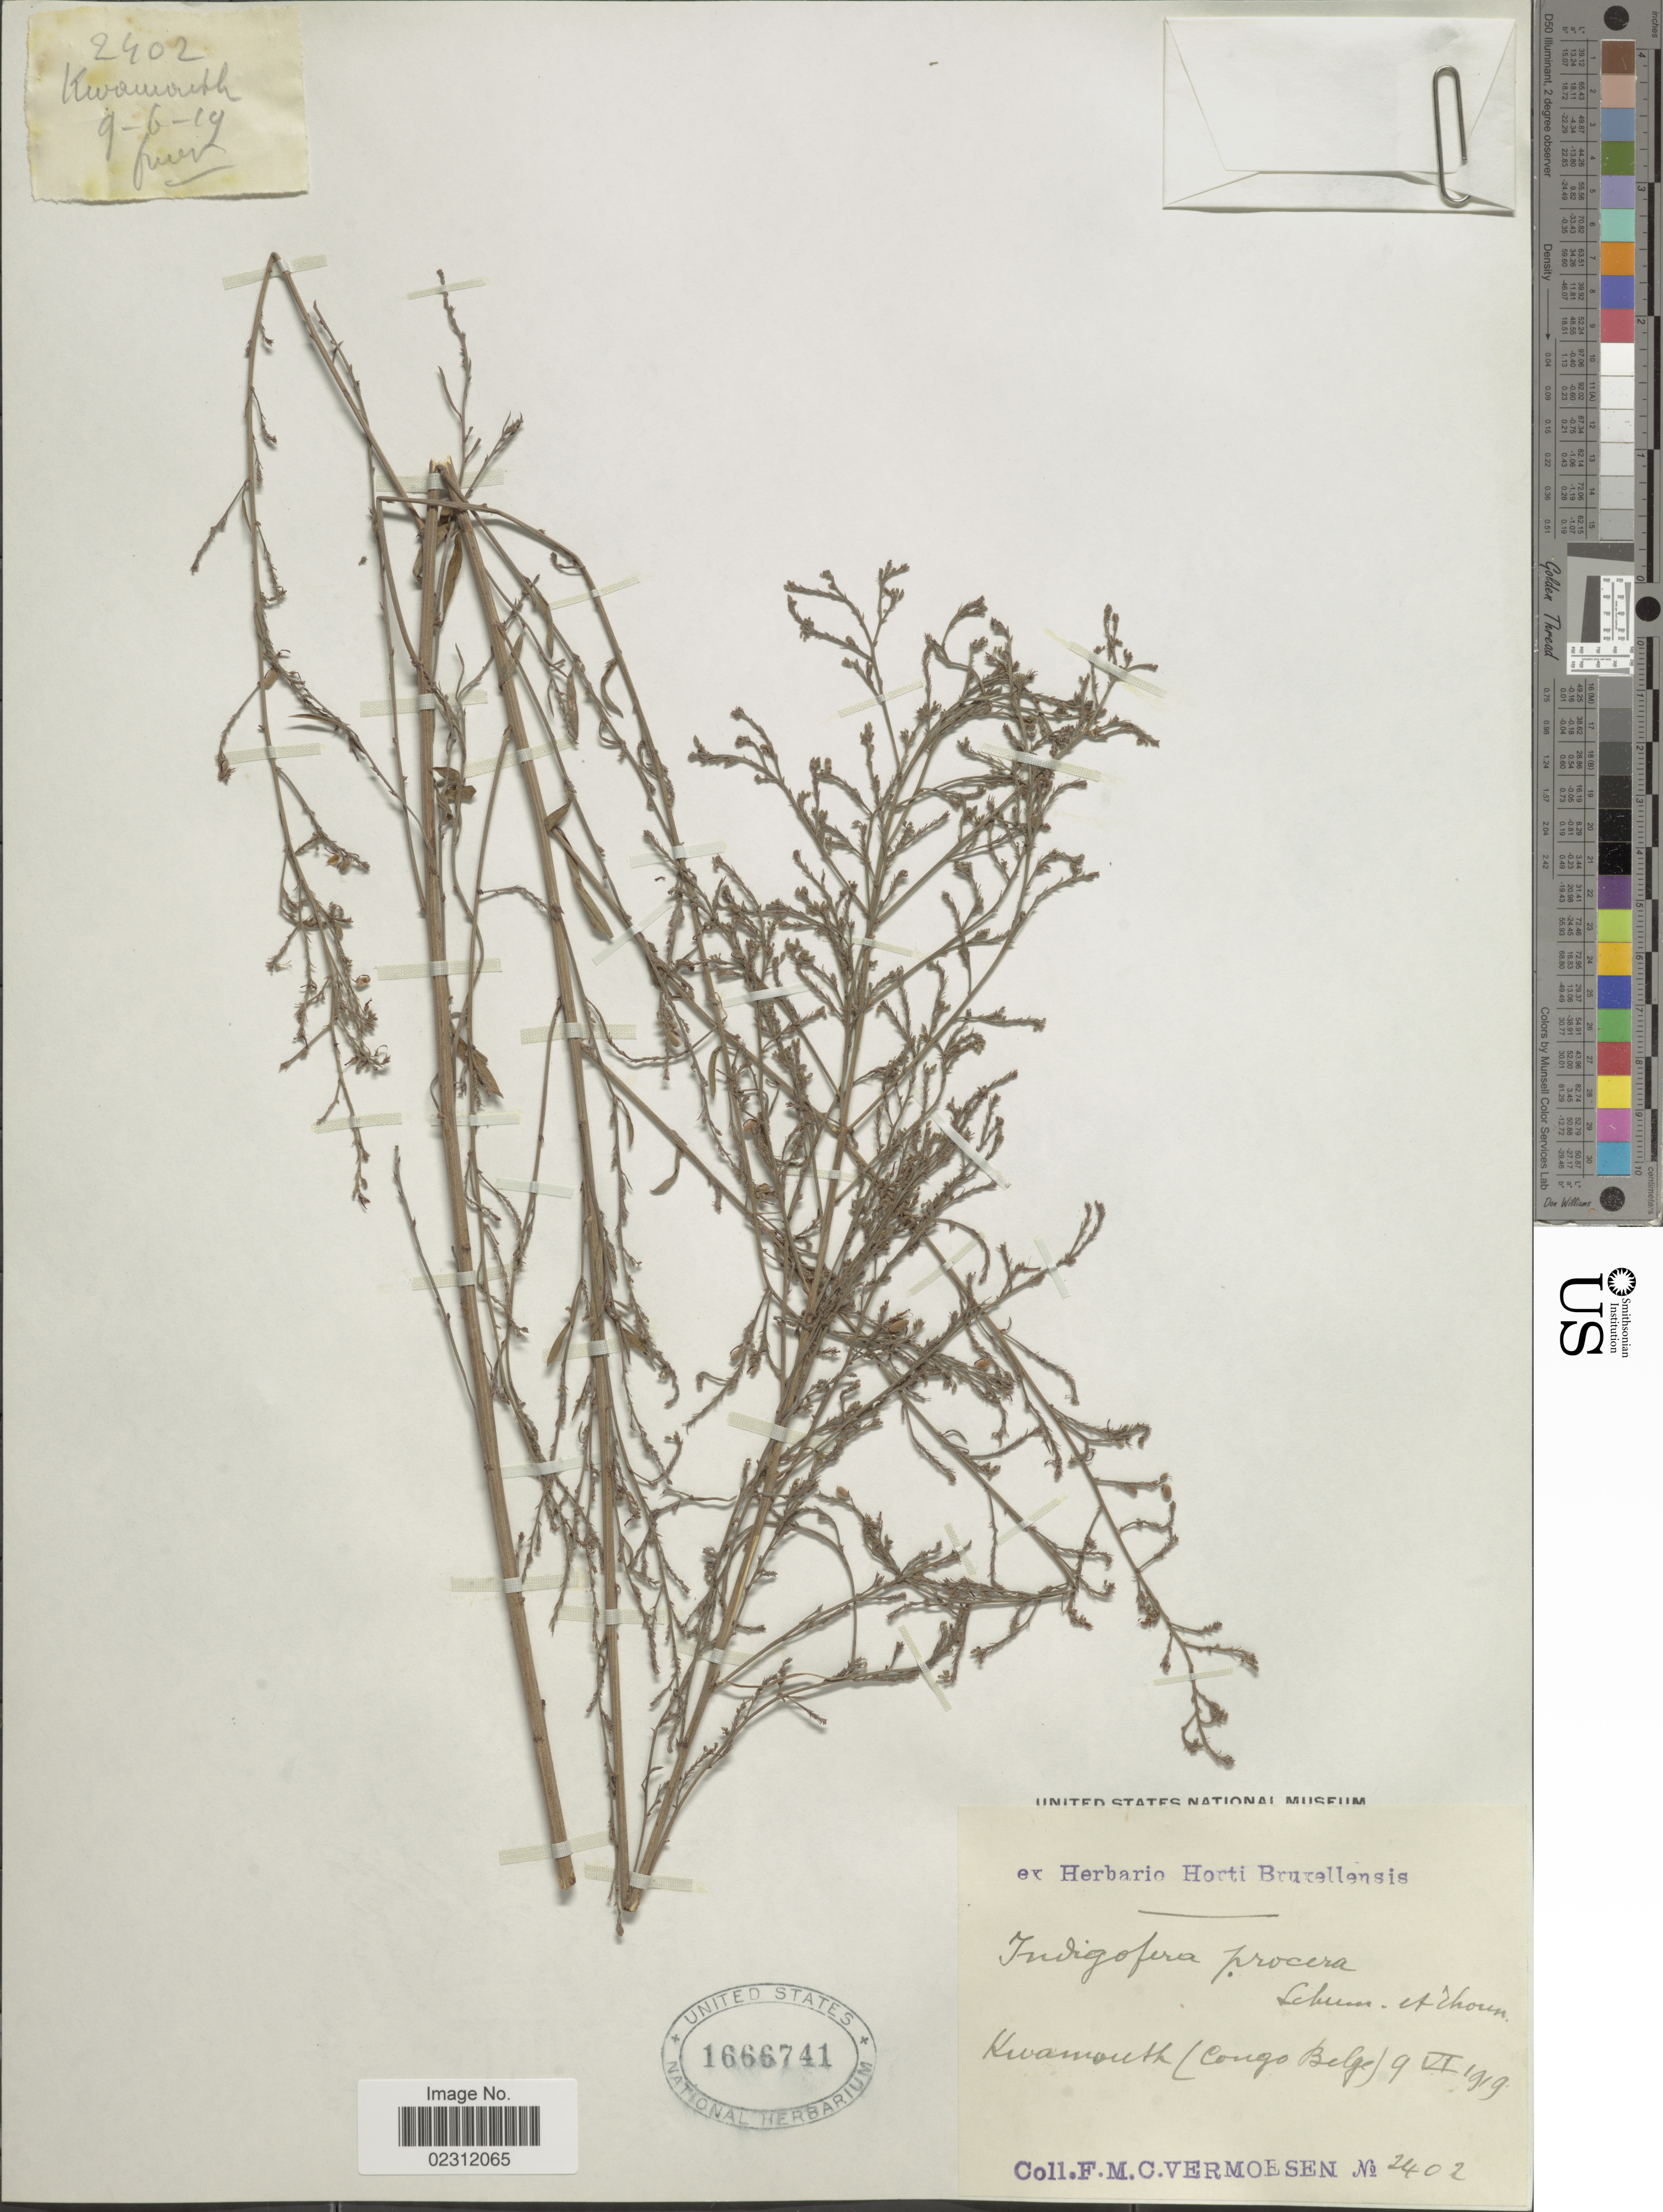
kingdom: Plantae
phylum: Tracheophyta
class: Magnoliopsida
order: Fabales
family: Fabaceae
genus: Indigofera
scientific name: Indigofera procera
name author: Schumach. & Thonn.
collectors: C. Vermoesen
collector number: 2402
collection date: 1919-06-09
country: Congo, Democratic Republic of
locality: Kwamouth (Congo Belge)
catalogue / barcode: US 1666741